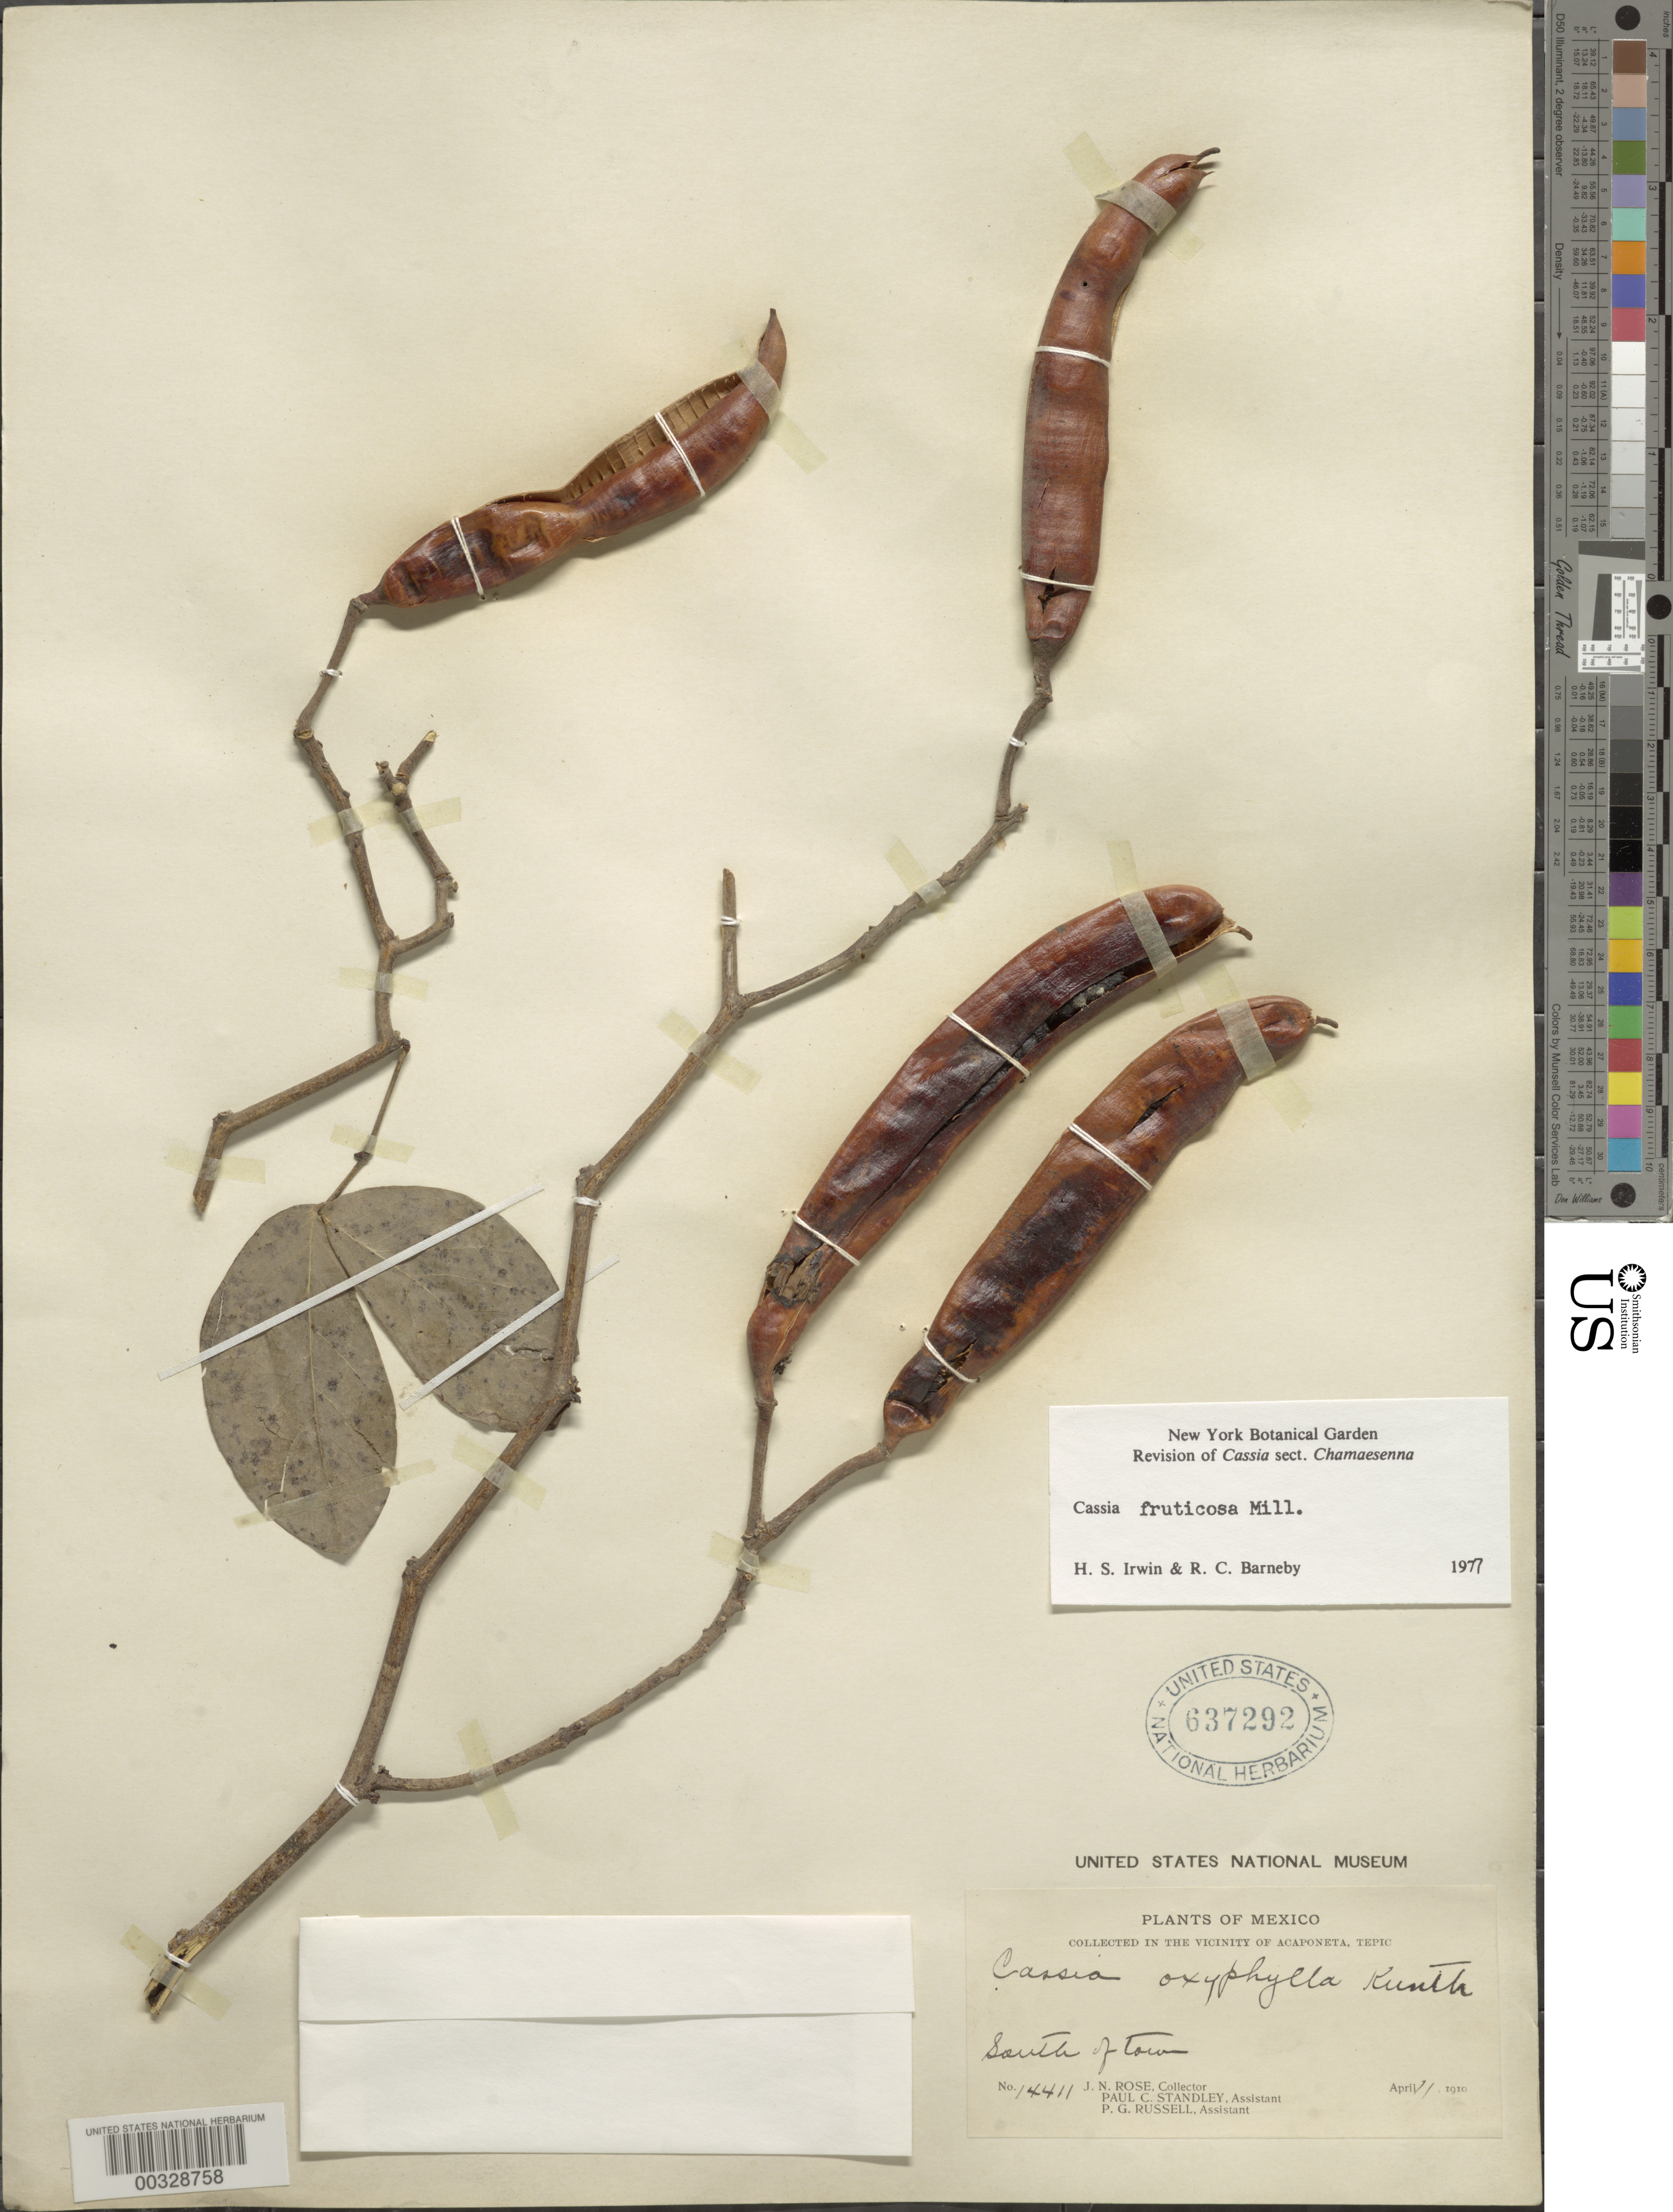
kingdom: Plantae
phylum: Tracheophyta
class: Magnoliopsida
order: Fabales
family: Fabaceae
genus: Senna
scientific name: Senna fruticosa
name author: (Benth.) H.S. Irwin & Barneby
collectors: J. N. Rose, P. C. Standley & P. G. Russell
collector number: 14411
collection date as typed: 11 Apr 1910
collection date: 1910-04-11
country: Mexico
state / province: Nayarit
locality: Vicinity of Acaponeta, Tepic, S of town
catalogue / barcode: US 637292